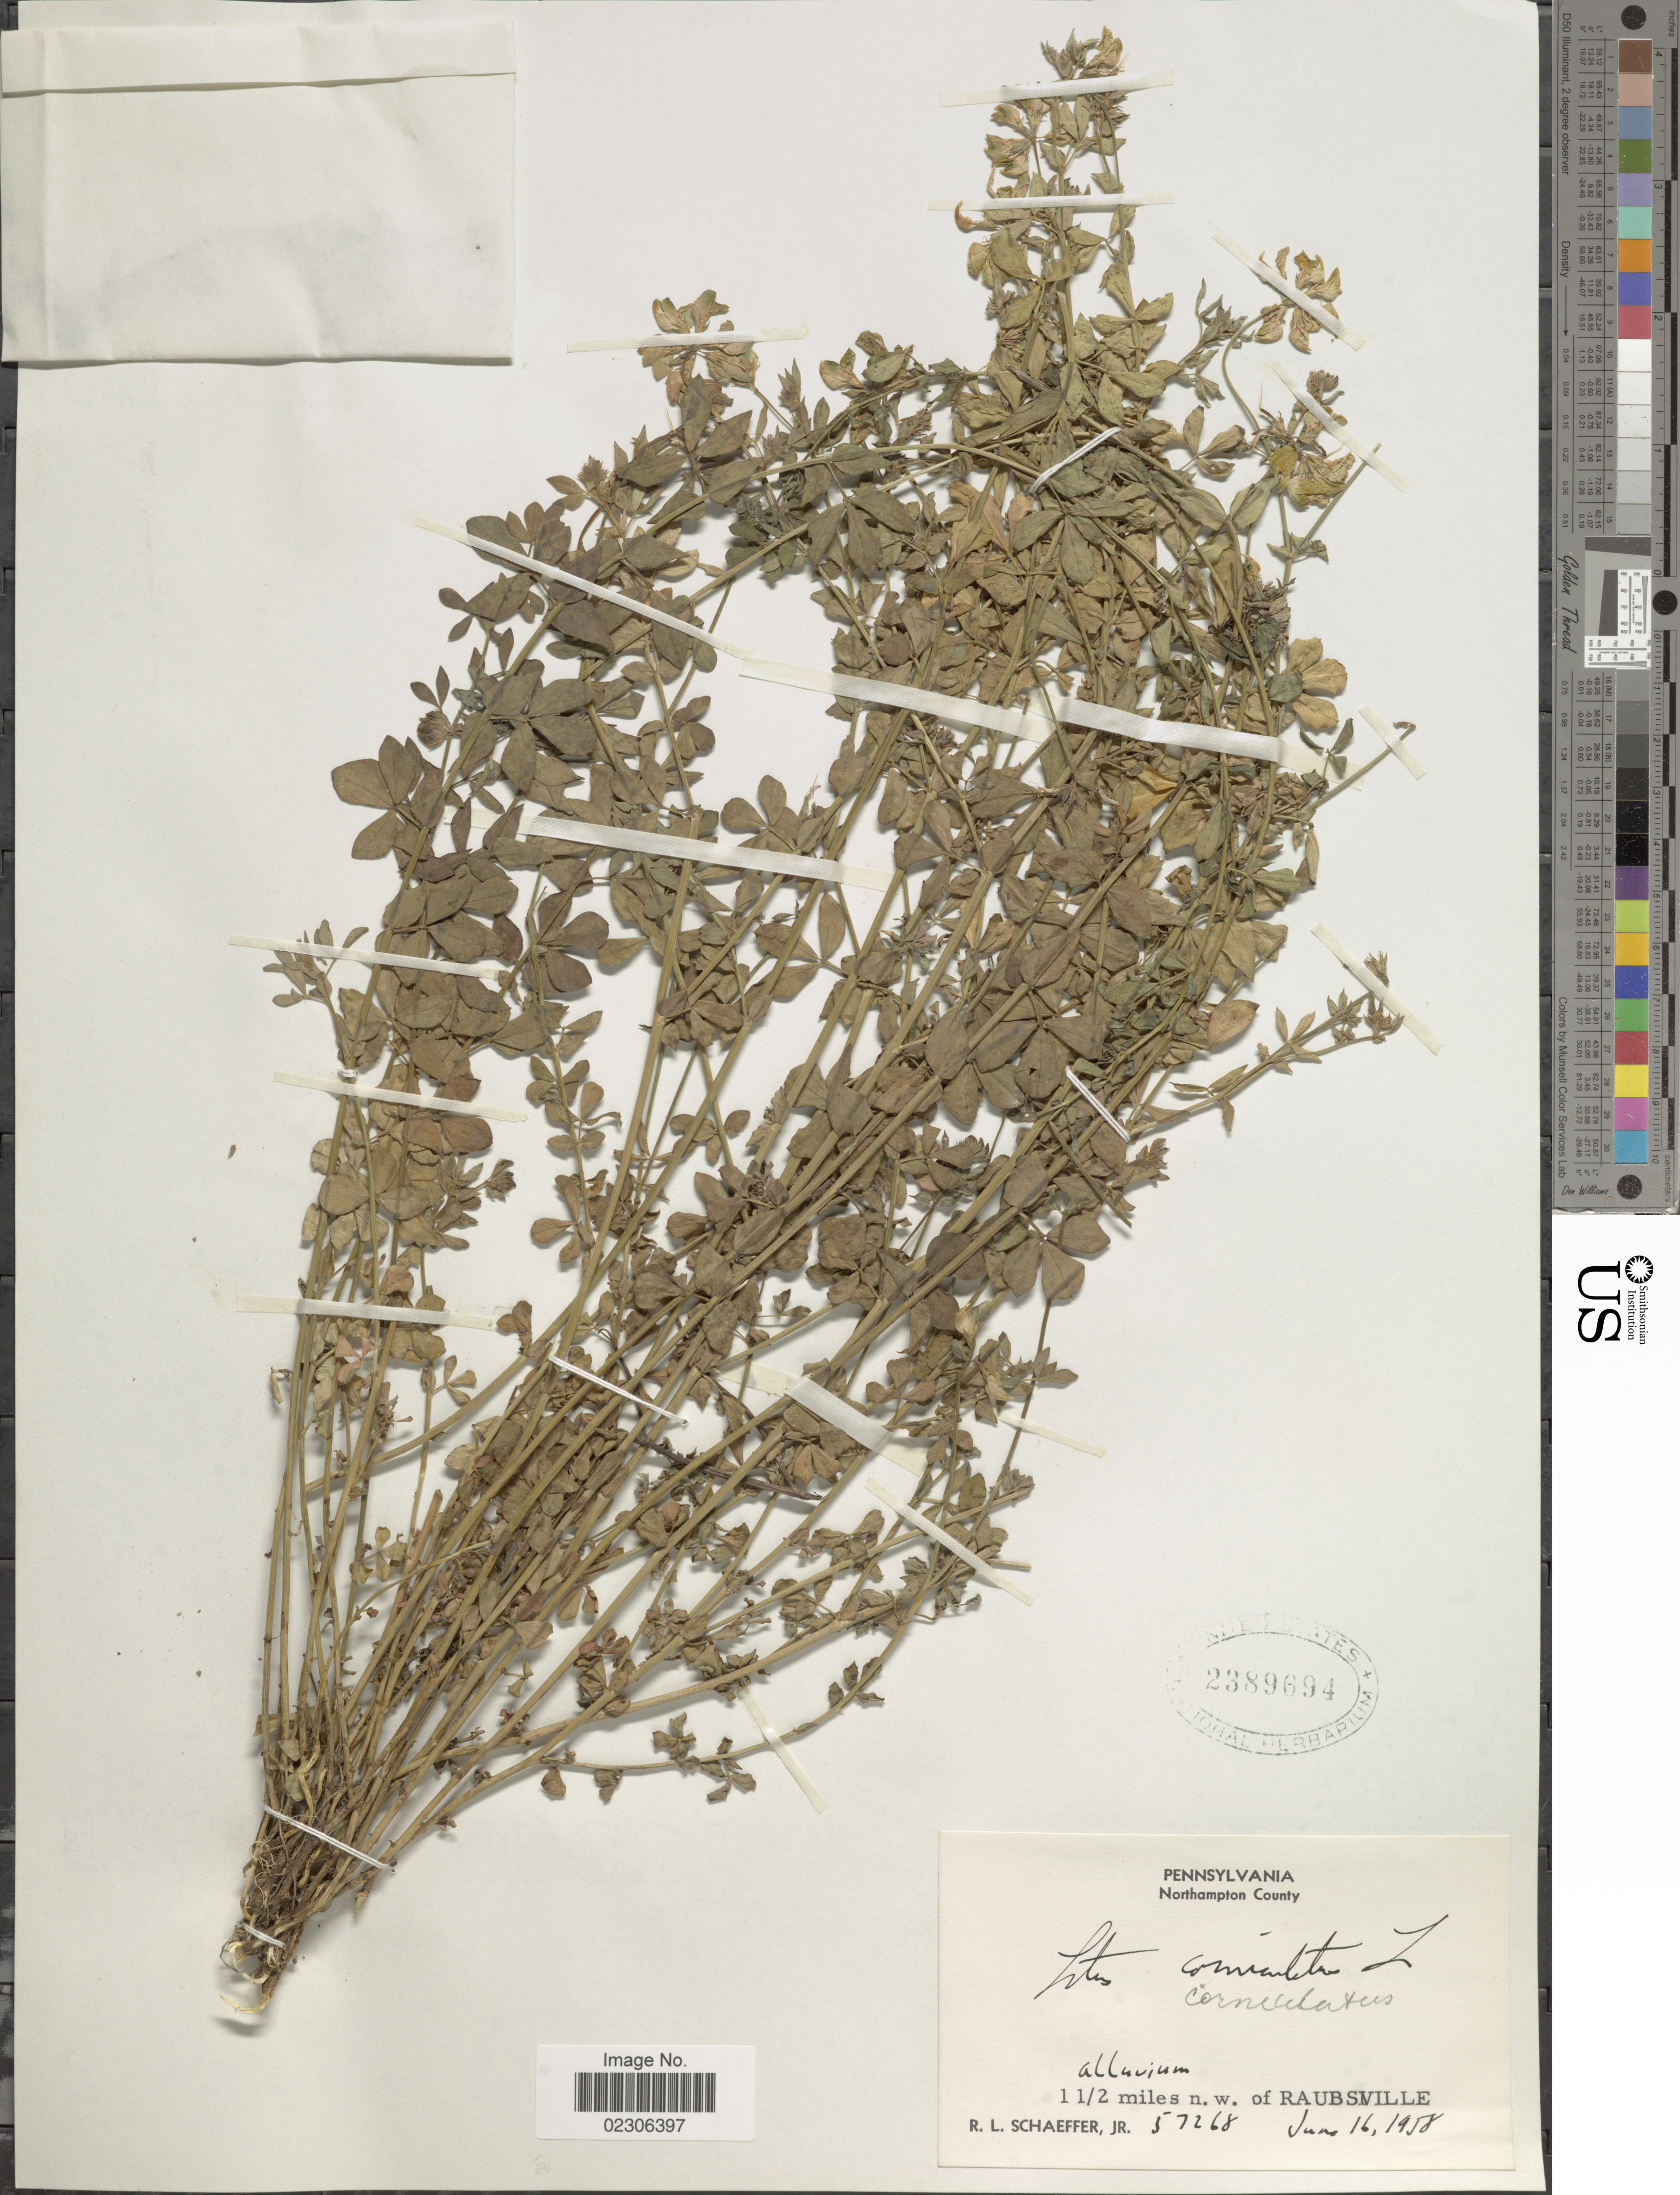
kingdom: Plantae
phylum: Tracheophyta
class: Magnoliopsida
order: Fabales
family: Fabaceae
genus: Lotus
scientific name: Lotus corniculatus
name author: L.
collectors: R. L. Schaeffer Jr.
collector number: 57268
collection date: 1958-06-16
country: United States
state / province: Pennsylvania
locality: Northampton County, 1½ miles n.w. of Raubsville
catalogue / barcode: US 2389694